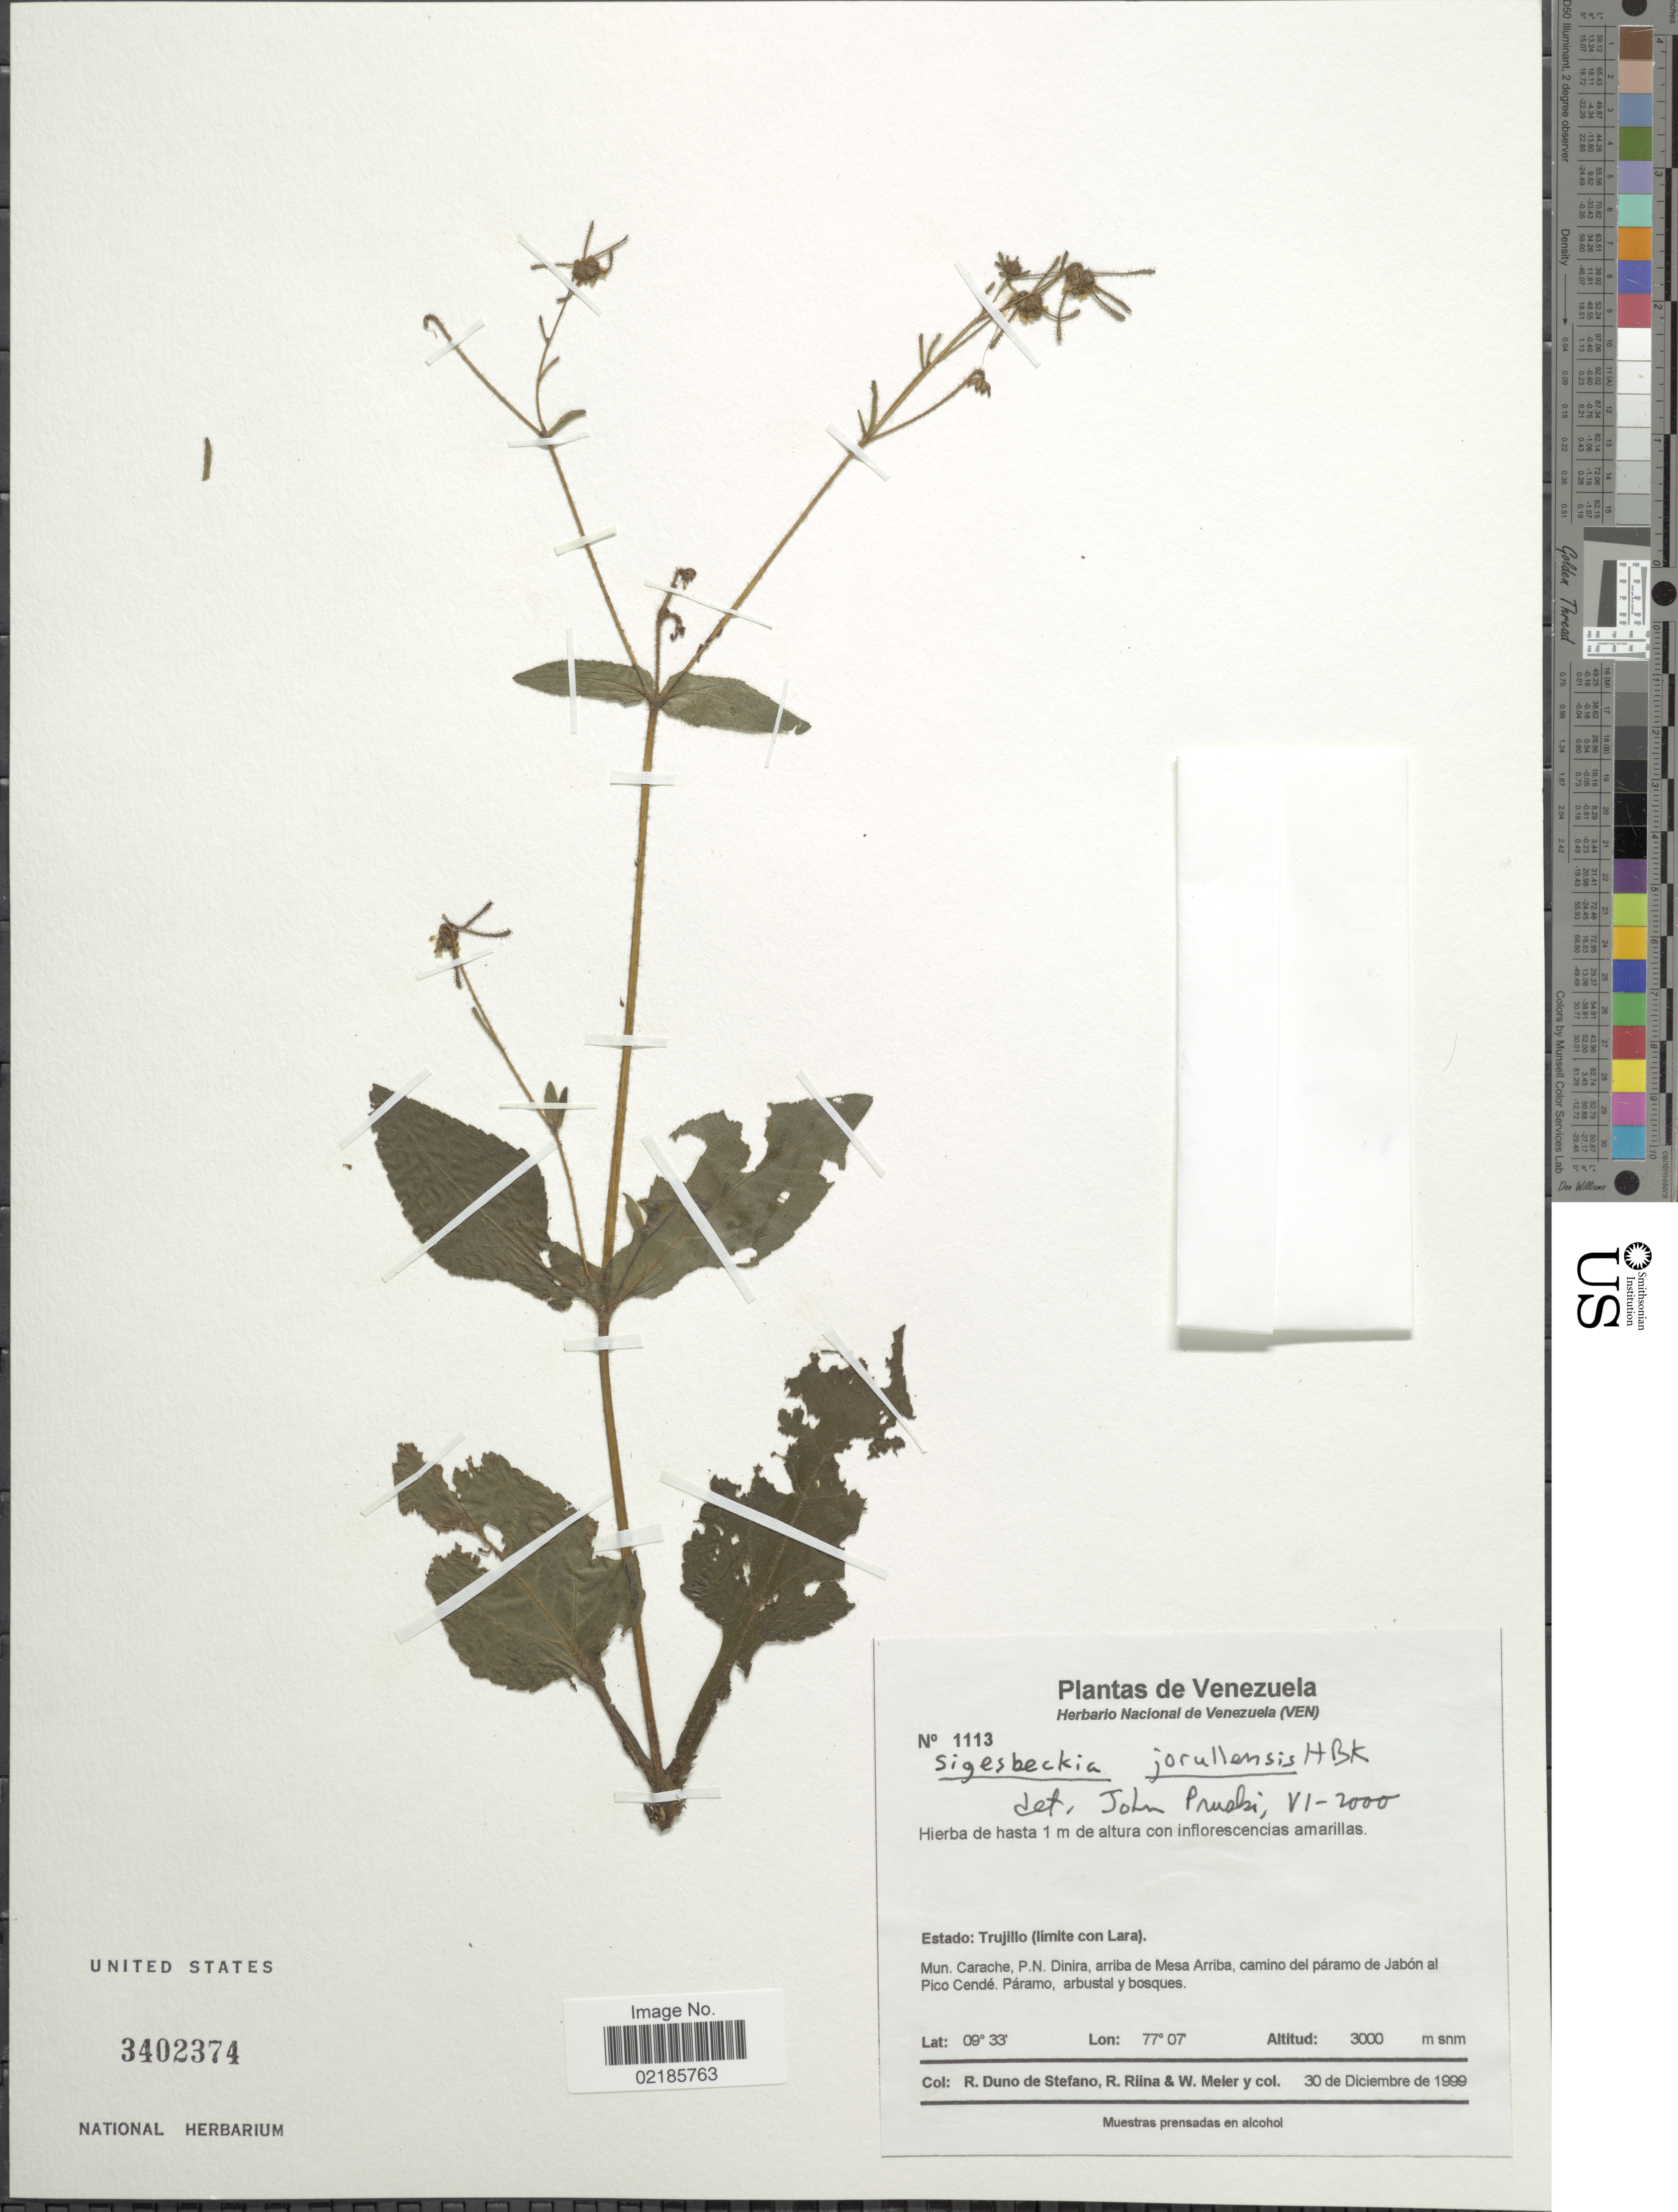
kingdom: Plantae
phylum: Tracheophyta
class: Magnoliopsida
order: Asterales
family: Asteraceae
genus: Sigesbeckia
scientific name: Sigesbeckia jorullensis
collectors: R. Duno de Stefano, R. Riina, W. Meier & et al.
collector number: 1113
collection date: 1999-12-30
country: Venezuela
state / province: Trujillo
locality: Mun. Carache, P.N. Dinira, arriba de Mesa Arriba, camino del páramo de Jabón al Pico Cendé, Páramo, arbustal y bosques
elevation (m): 3000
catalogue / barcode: US 3402374